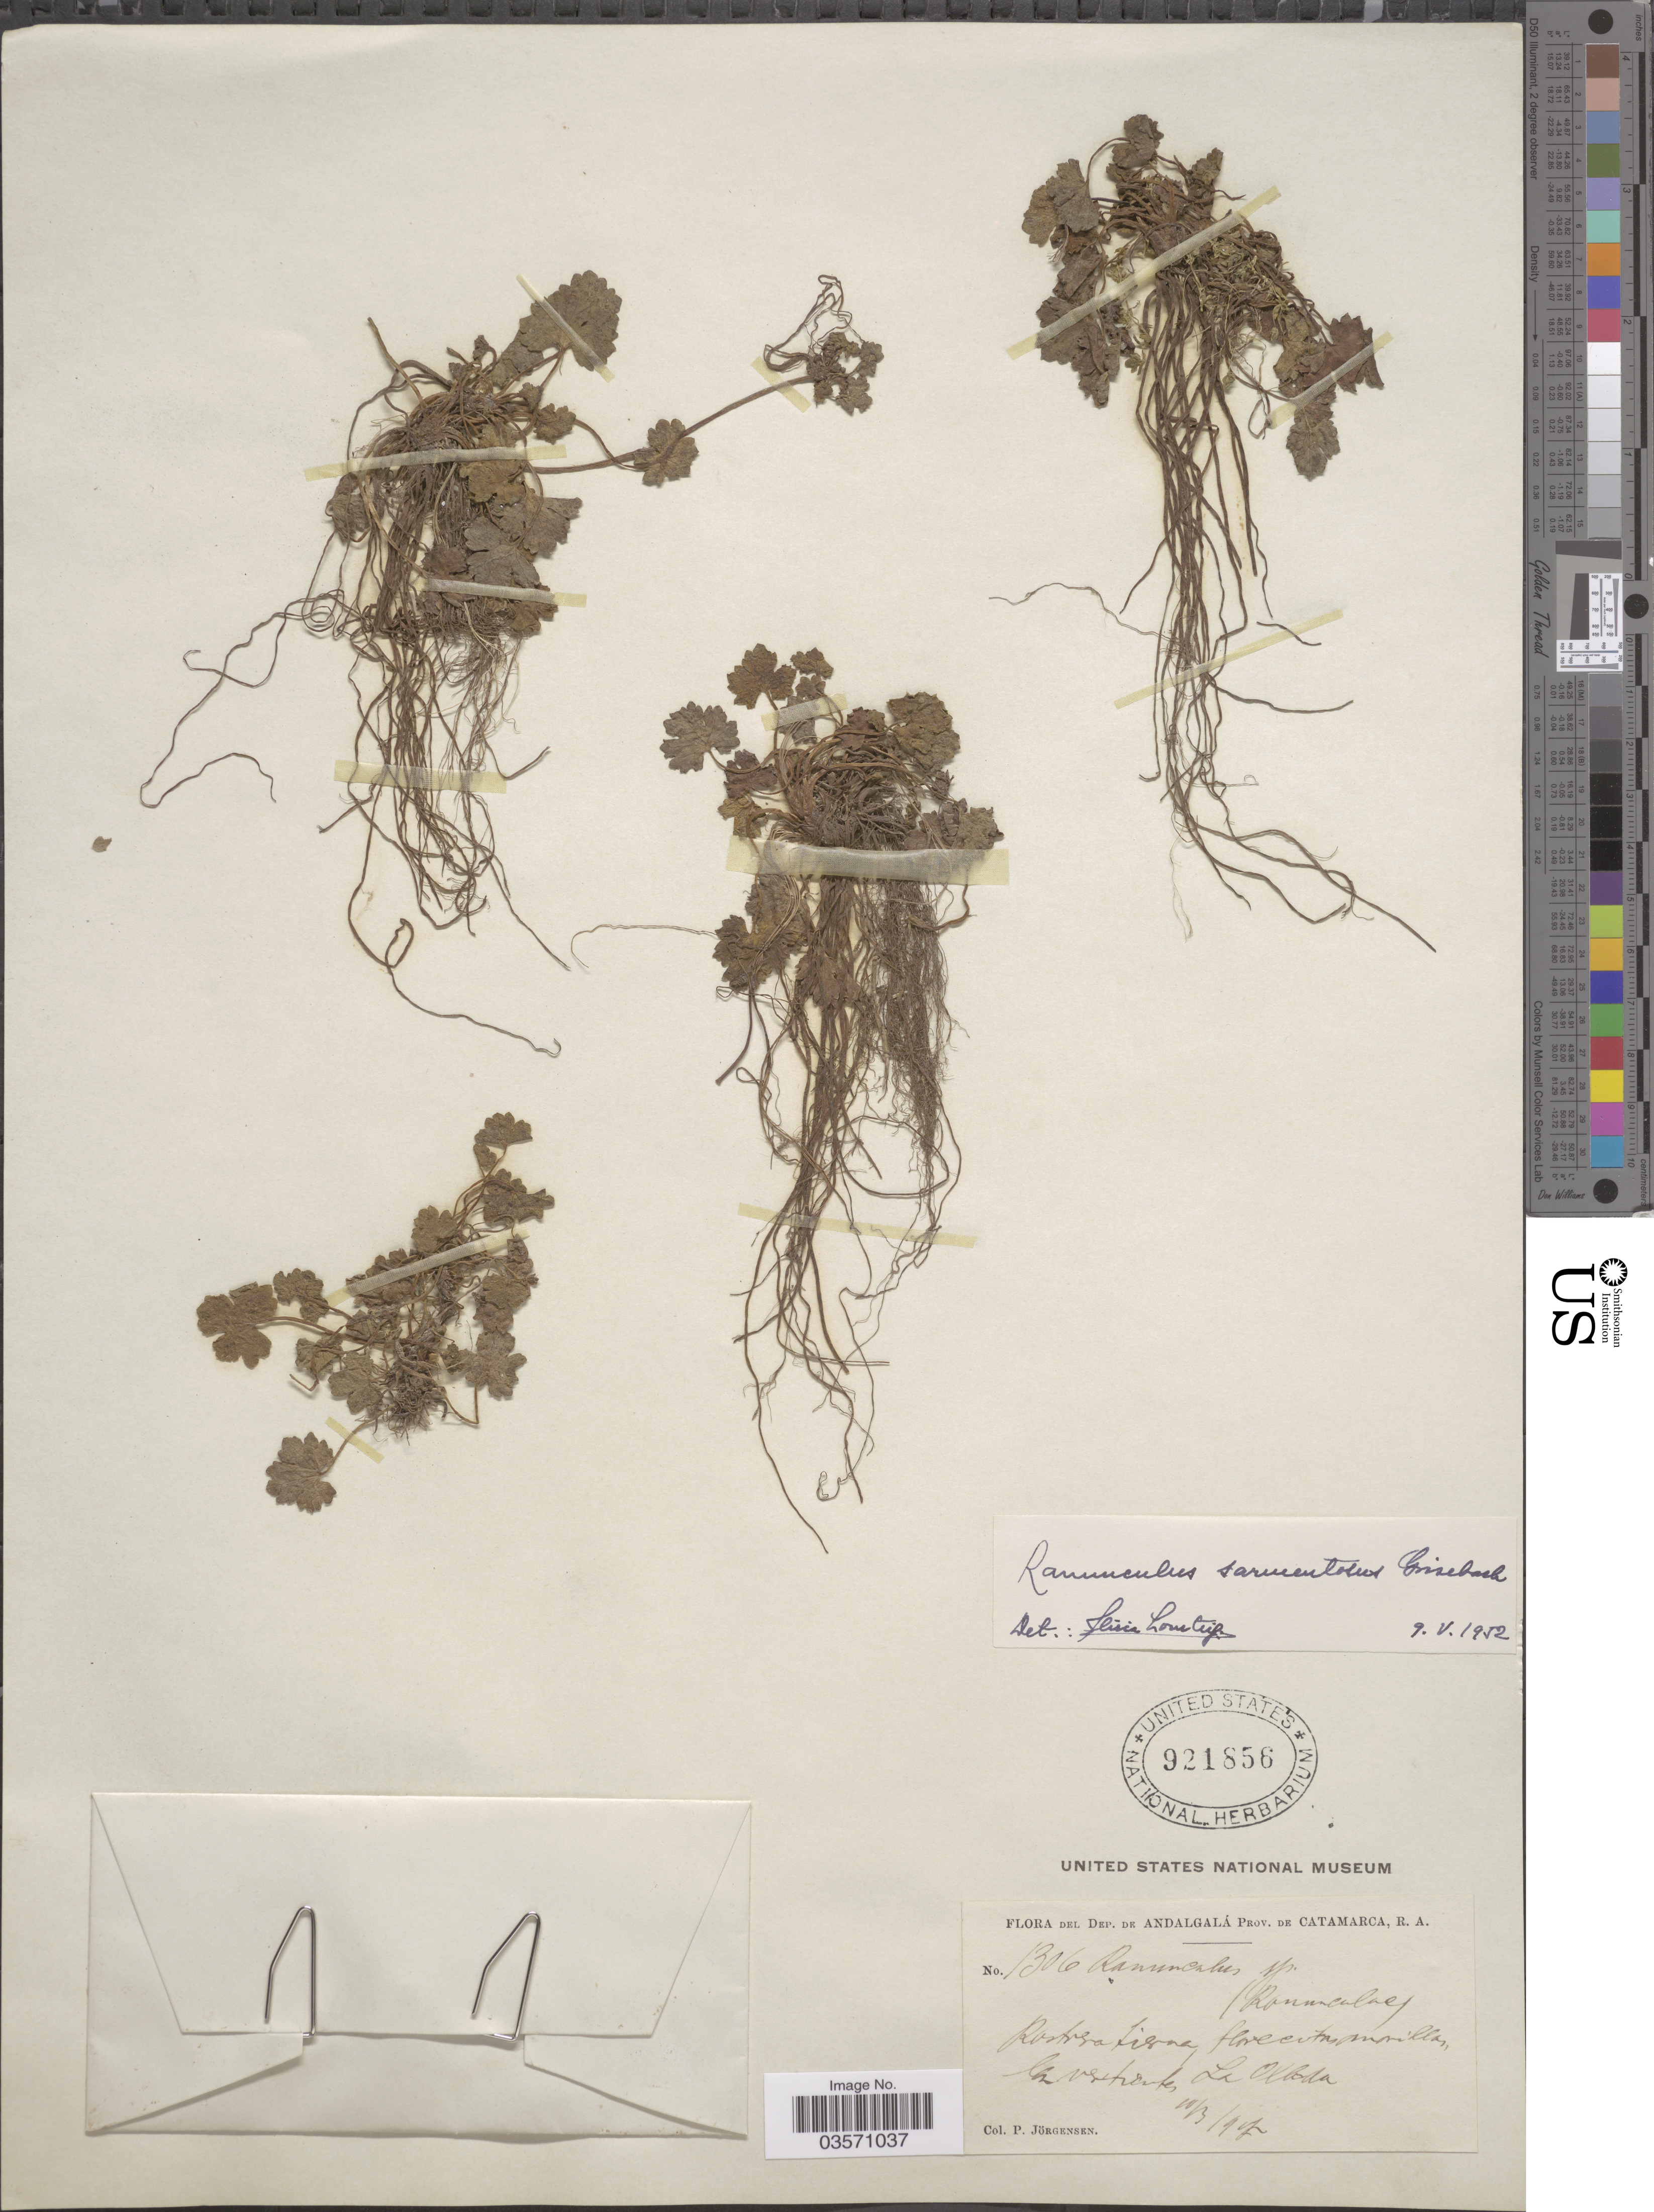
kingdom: Plantae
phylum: Tracheophyta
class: Magnoliopsida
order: Ranunculales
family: Ranunculaceae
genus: Ranunculus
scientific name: Ranunculus sarmentosus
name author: Adams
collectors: P. Jörgensen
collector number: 1306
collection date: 1907-03-10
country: Argentina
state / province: Catamarca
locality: Dep. de Andalgalá. La Ollida. [interpreted]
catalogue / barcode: US 921856